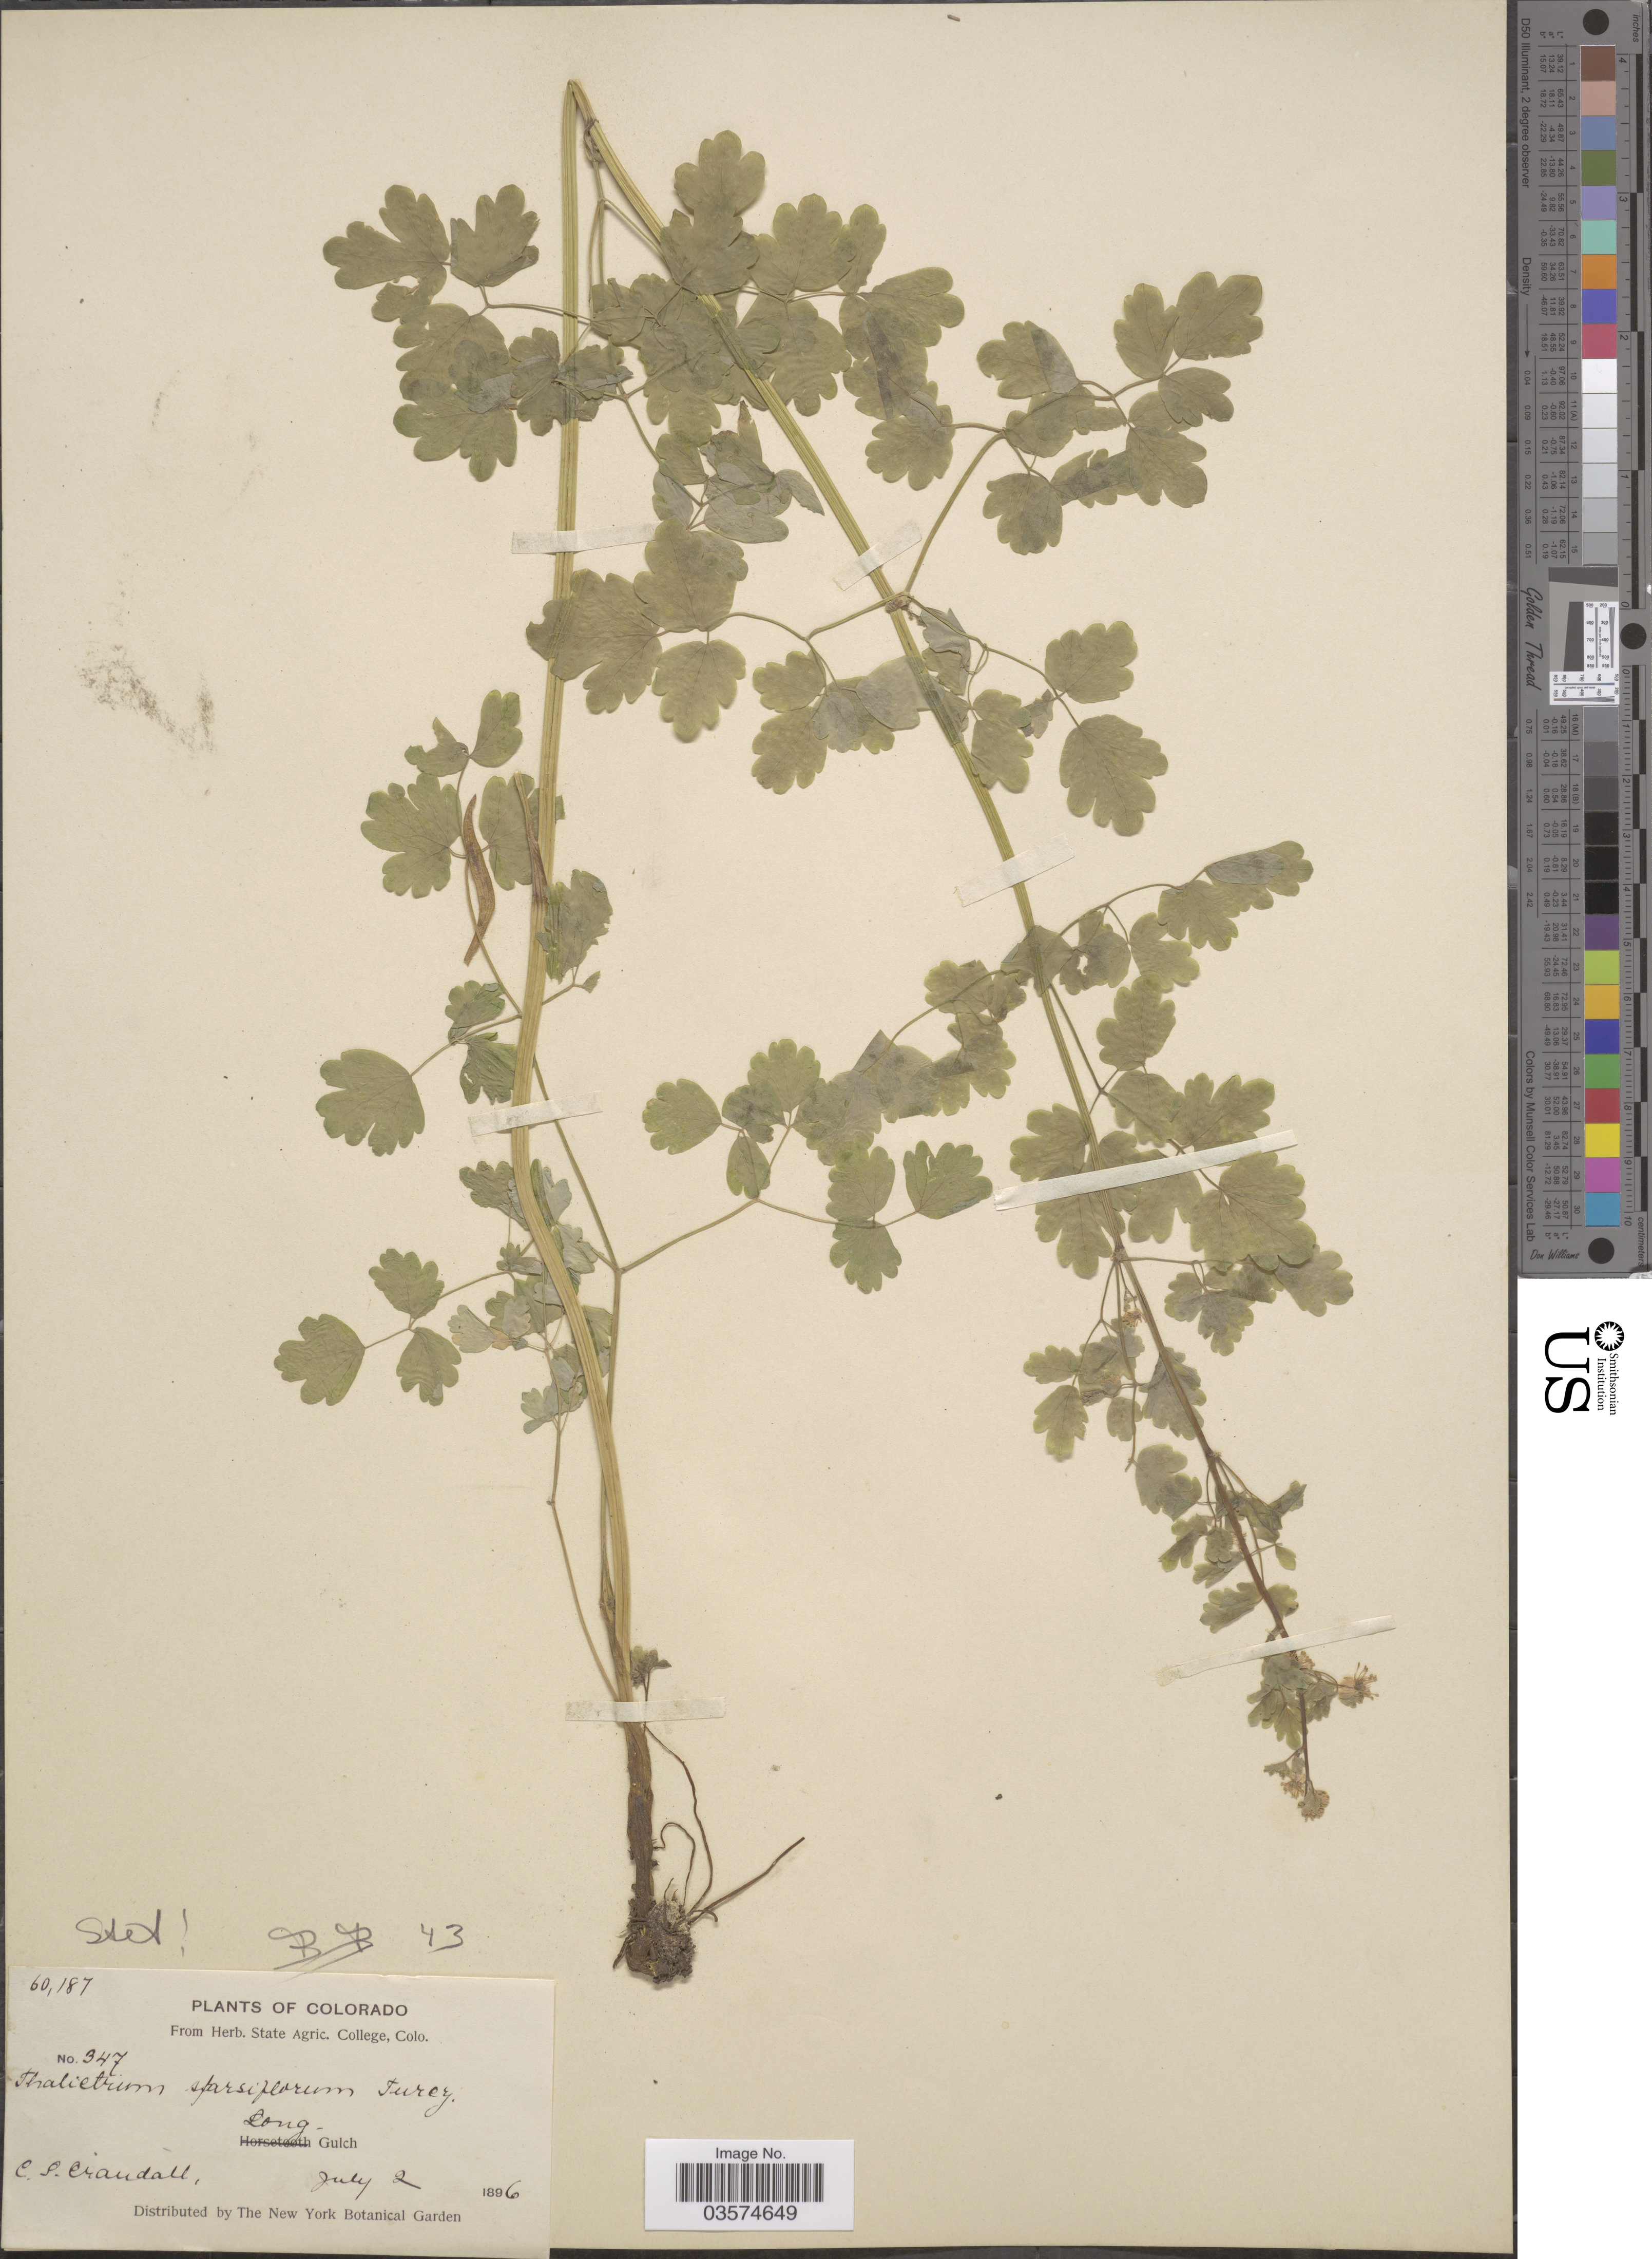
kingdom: Plantae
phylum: Tracheophyta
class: Magnoliopsida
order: Ranunculales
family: Ranunculaceae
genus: Thalictrum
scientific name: Thalictrum sparsiflorum var. saximontanum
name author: B. Boivin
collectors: C. Crandall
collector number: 347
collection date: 1896-07-02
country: United States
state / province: Colorado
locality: Long Gulch.